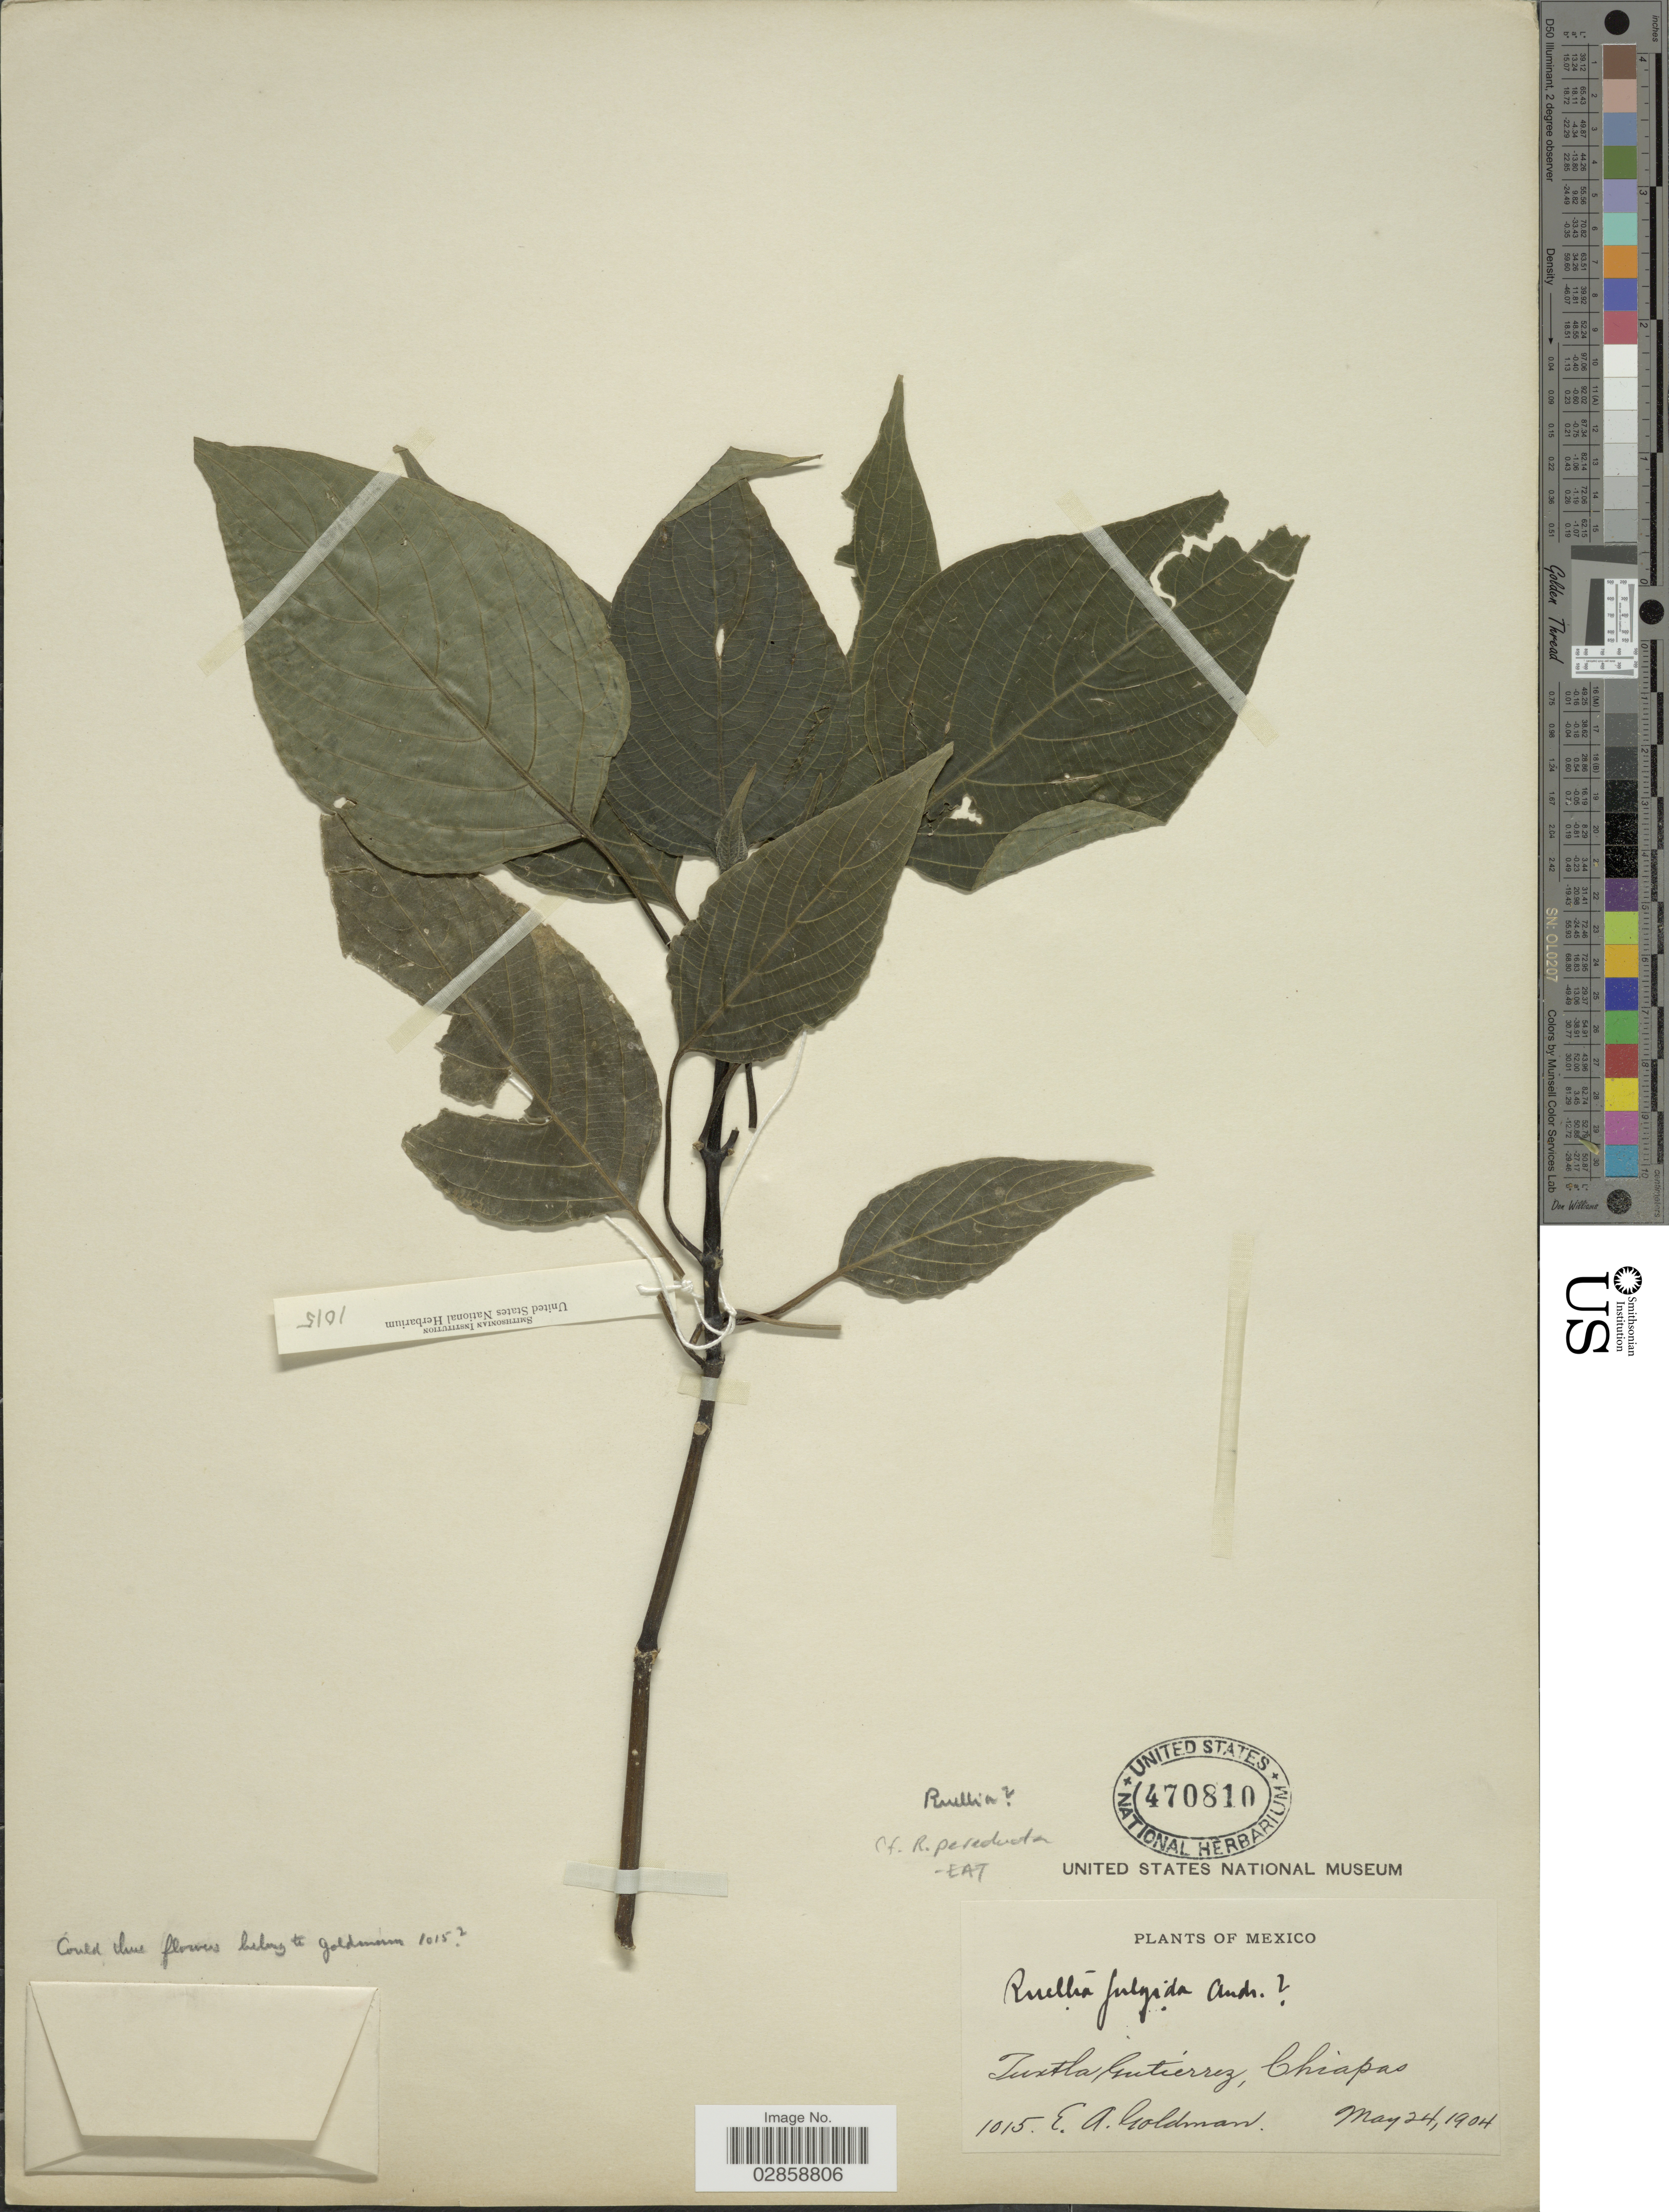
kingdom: Plantae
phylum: Tracheophyta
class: Magnoliopsida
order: Lamiales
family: Acanthaceae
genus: Ruellia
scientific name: Ruellia sp.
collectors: E. A. Goldman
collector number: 1015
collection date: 1904-05-24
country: Mexico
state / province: Chiapas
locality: Tuxtla Gutierrez.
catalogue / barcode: US 470810